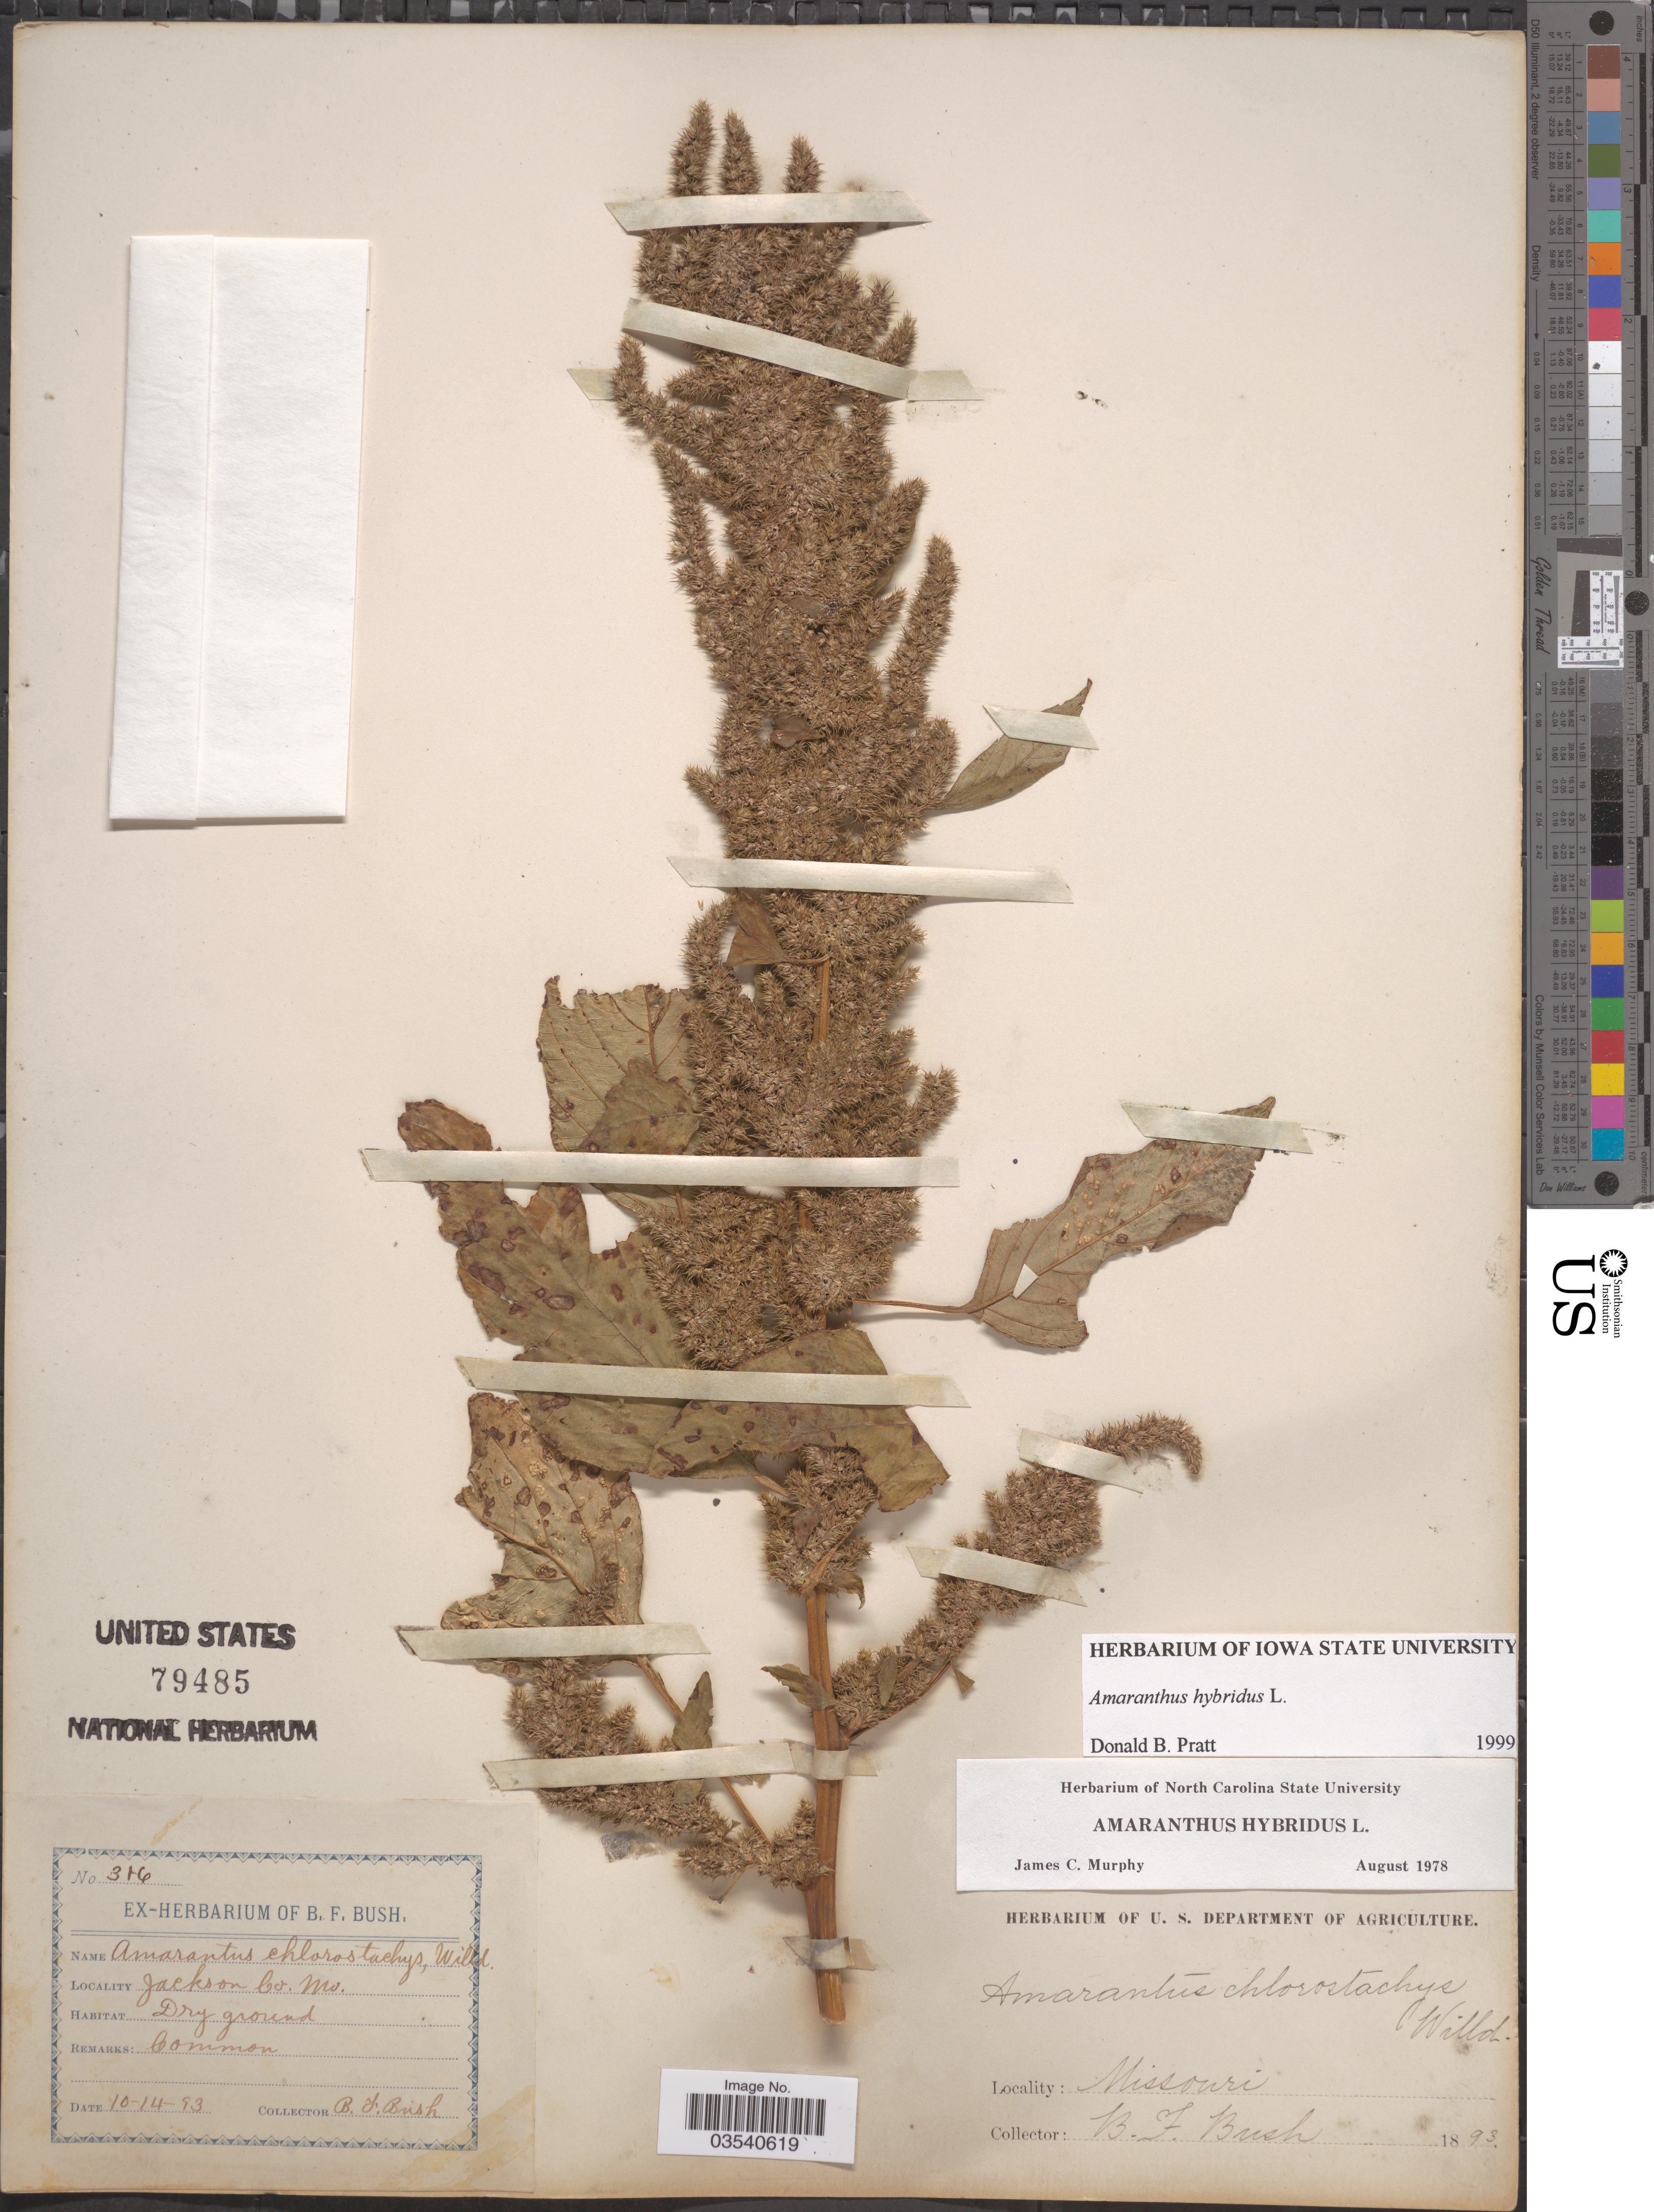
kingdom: Plantae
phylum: Tracheophyta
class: Magnoliopsida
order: Caryophyllales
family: Amaranthaceae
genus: Amaranthus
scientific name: Amaranthus hybridus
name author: L.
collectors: B. F. Bush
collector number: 316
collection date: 1893-10-14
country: United States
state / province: Missouri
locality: Jackson Co.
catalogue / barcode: US 79485